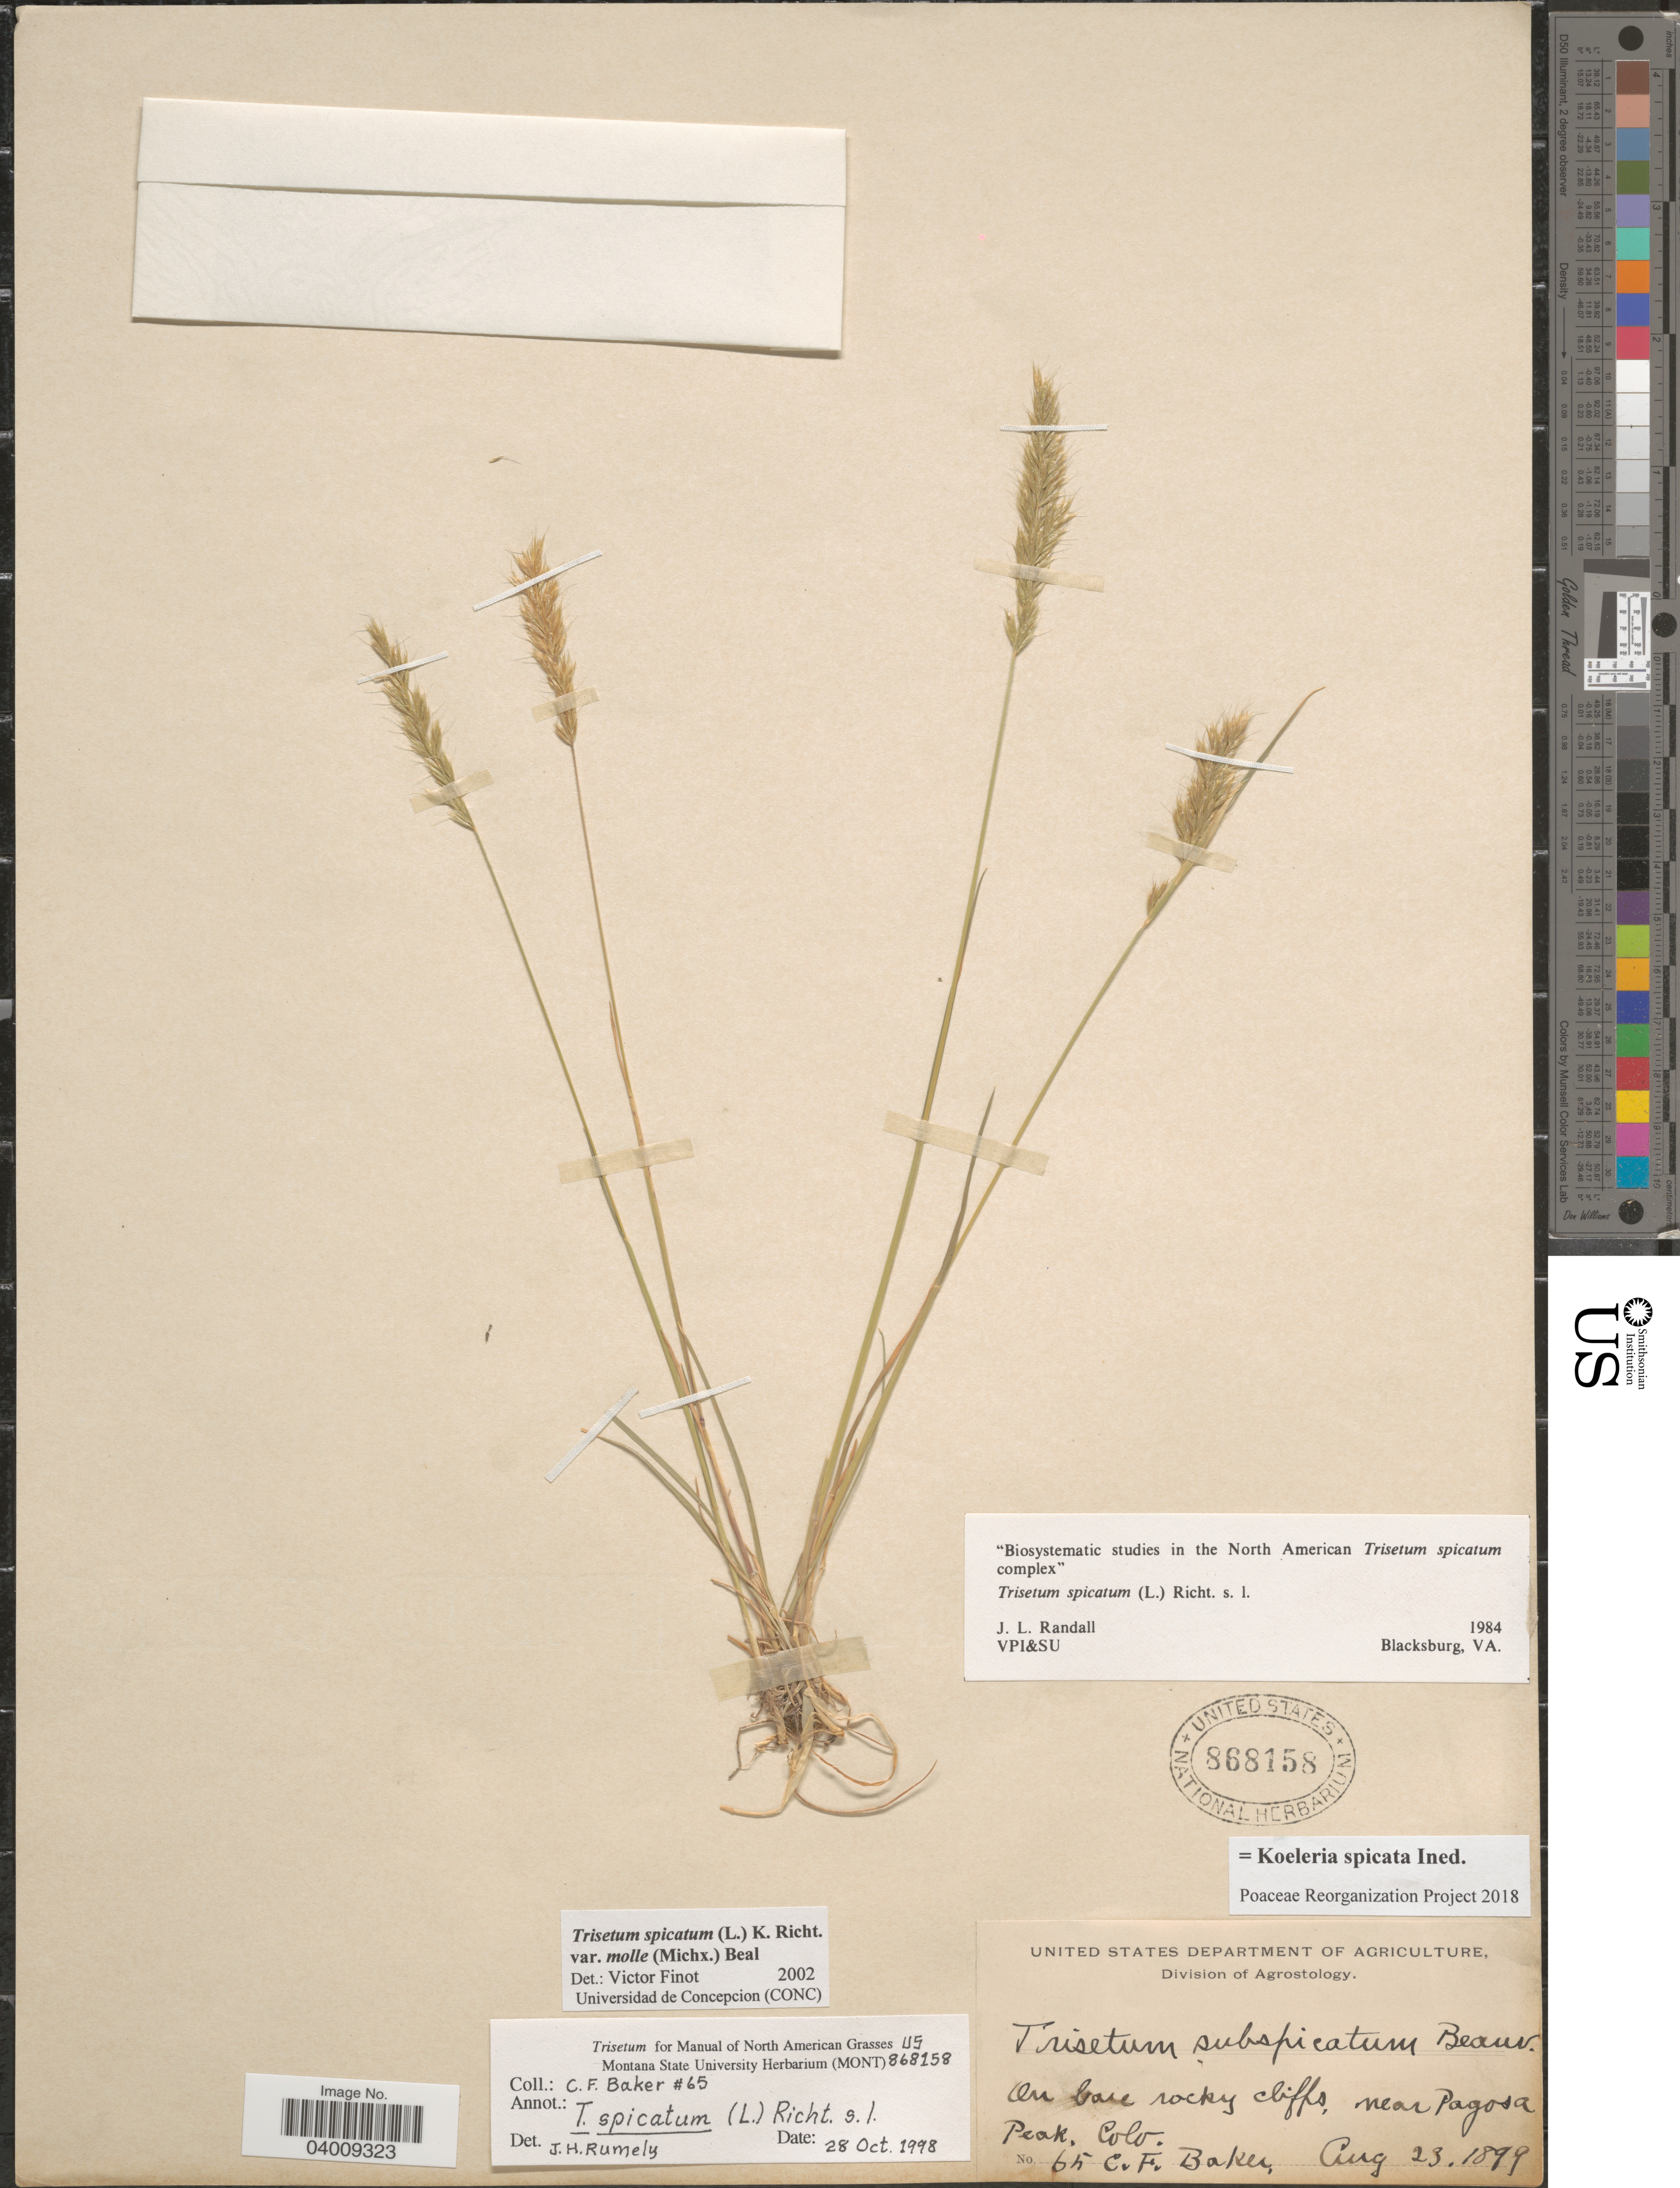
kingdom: Plantae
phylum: Tracheophyta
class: Liliopsida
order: Poales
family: Poaceae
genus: Koeleria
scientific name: Koeleria spicata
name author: (L.) Barberá et al.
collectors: C. F. Baker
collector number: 65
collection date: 1899-08-23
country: United States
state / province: Colorado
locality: Near Pagosa Peak.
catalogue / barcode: US 868158